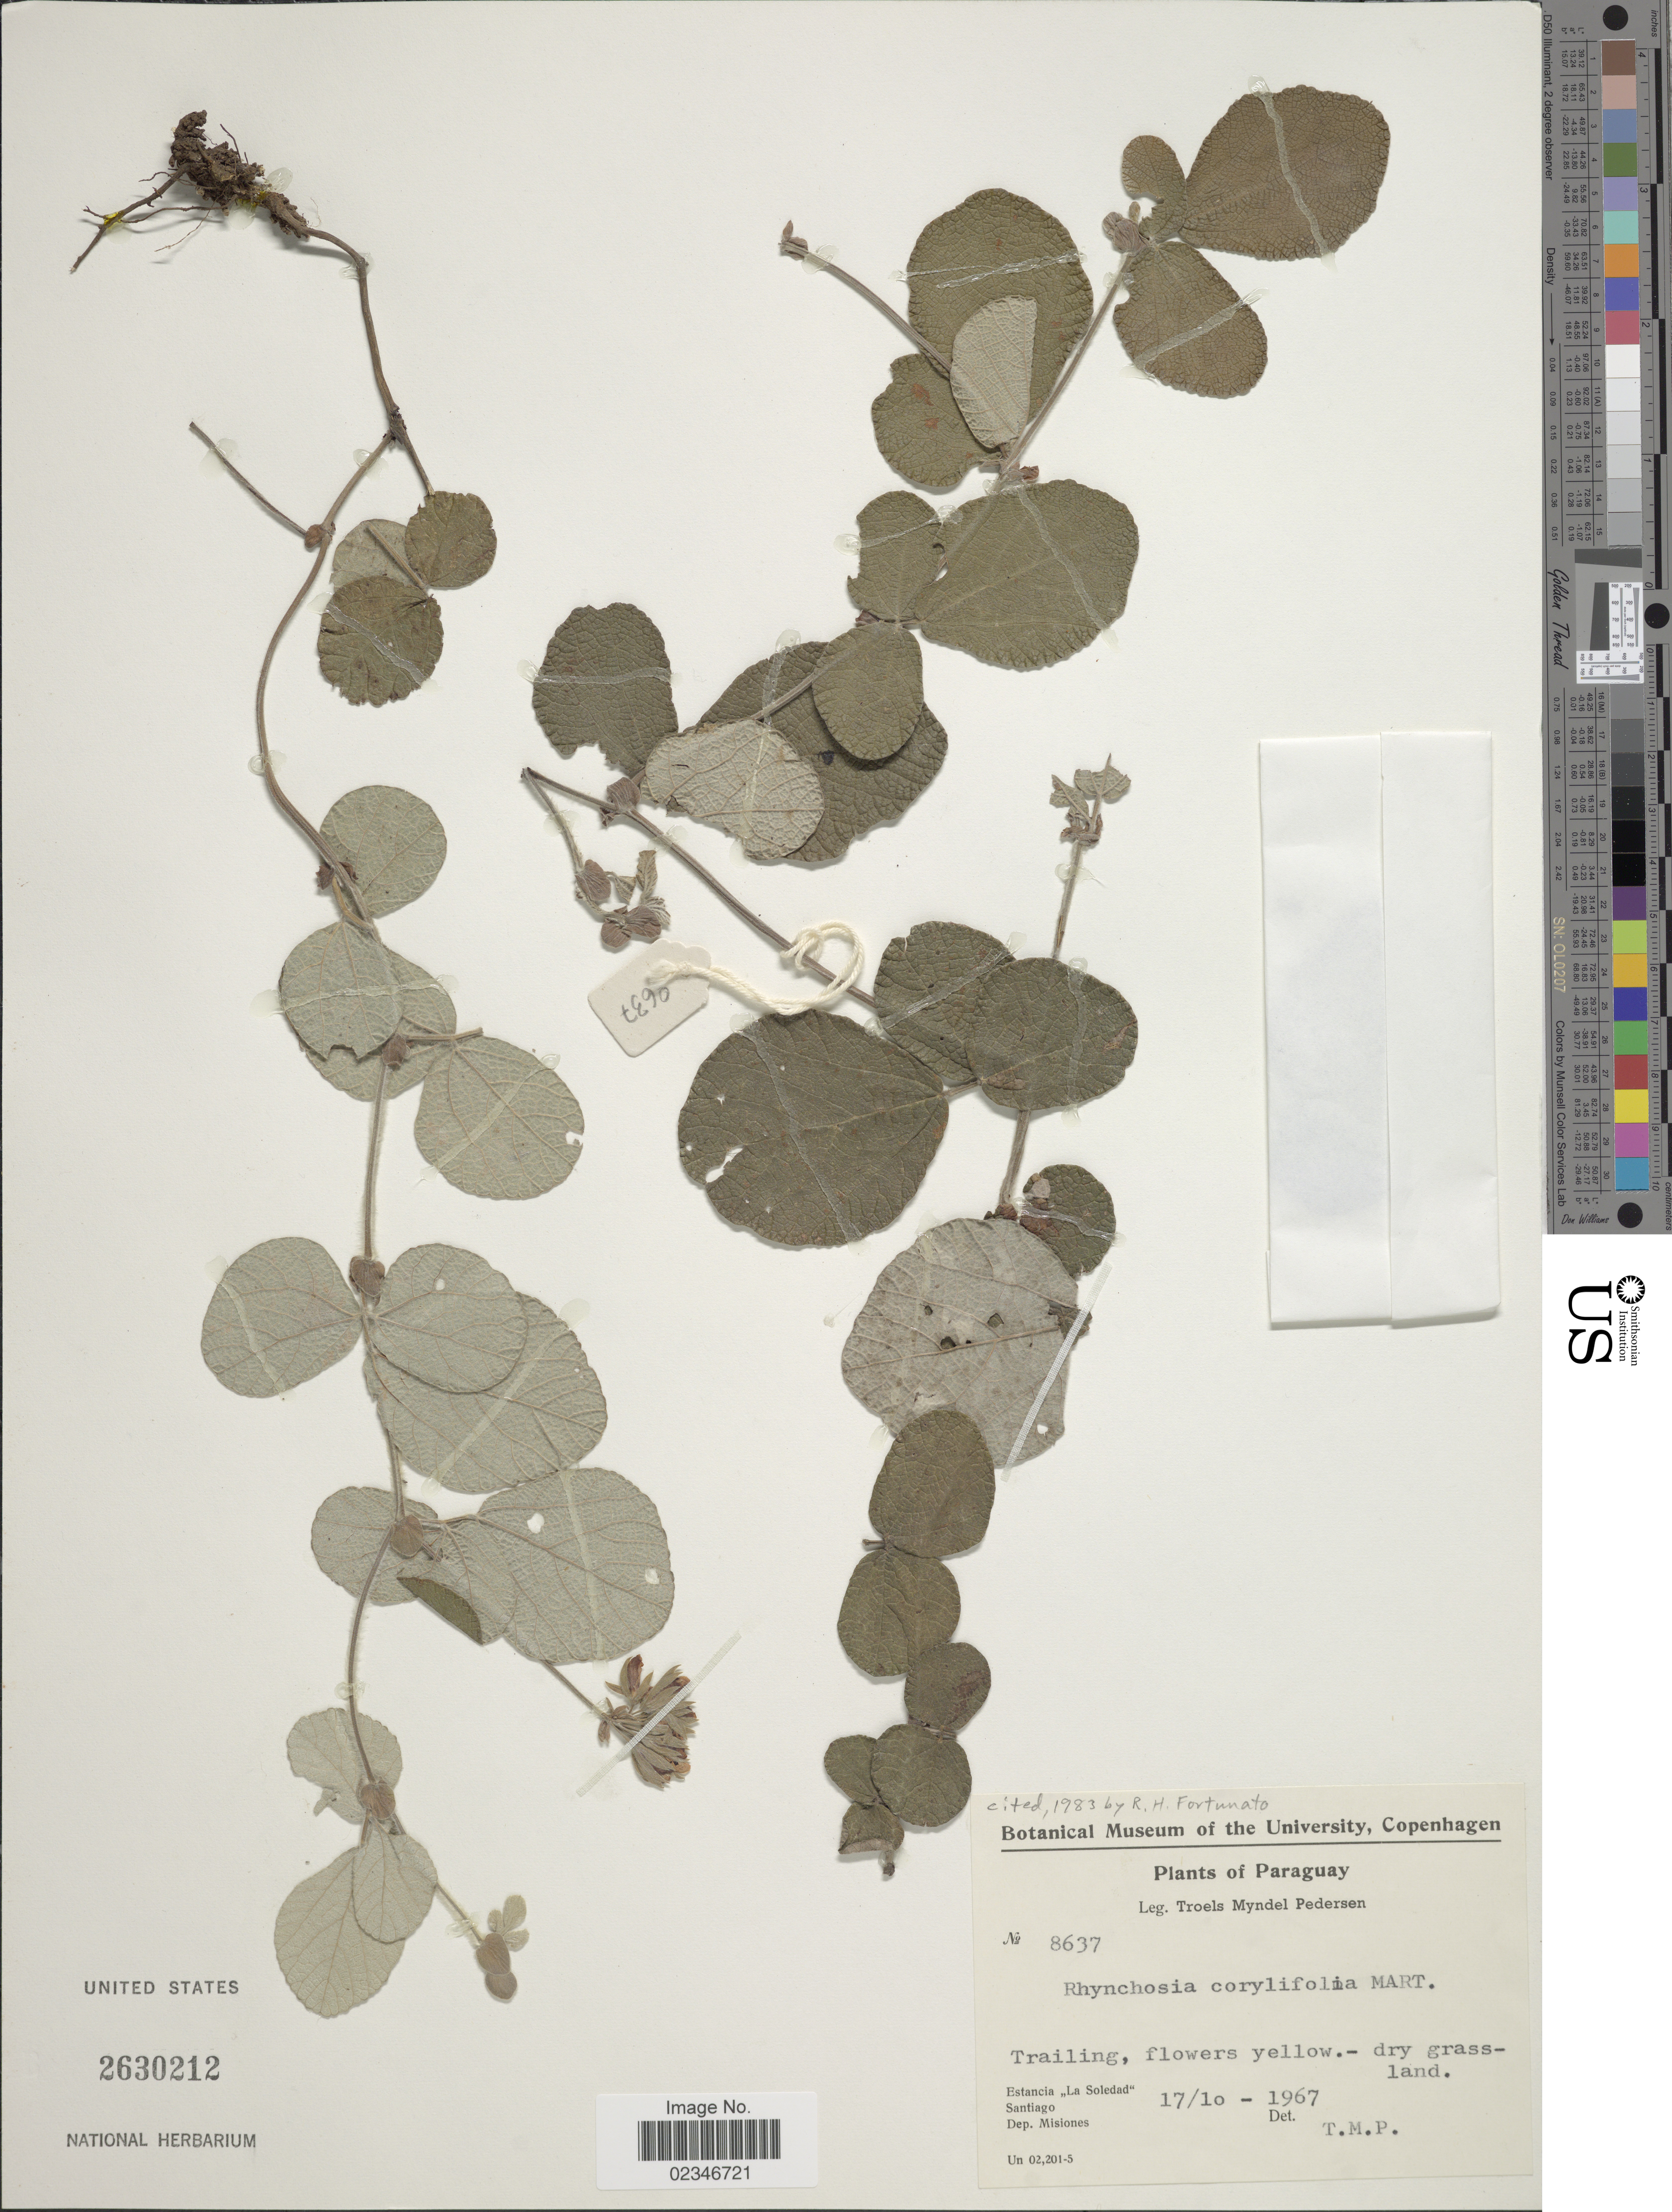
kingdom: Plantae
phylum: Tracheophyta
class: Magnoliopsida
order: Fabales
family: Fabaceae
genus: Rhynchosia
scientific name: Rhynchosia corylifolia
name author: Mart. ex Benth.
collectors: T. Pederson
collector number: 8637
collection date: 1967-10-17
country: Paraguay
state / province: Misiones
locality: Estancia La Soledad, Santiago, Dep. Misiones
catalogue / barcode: US 2630212